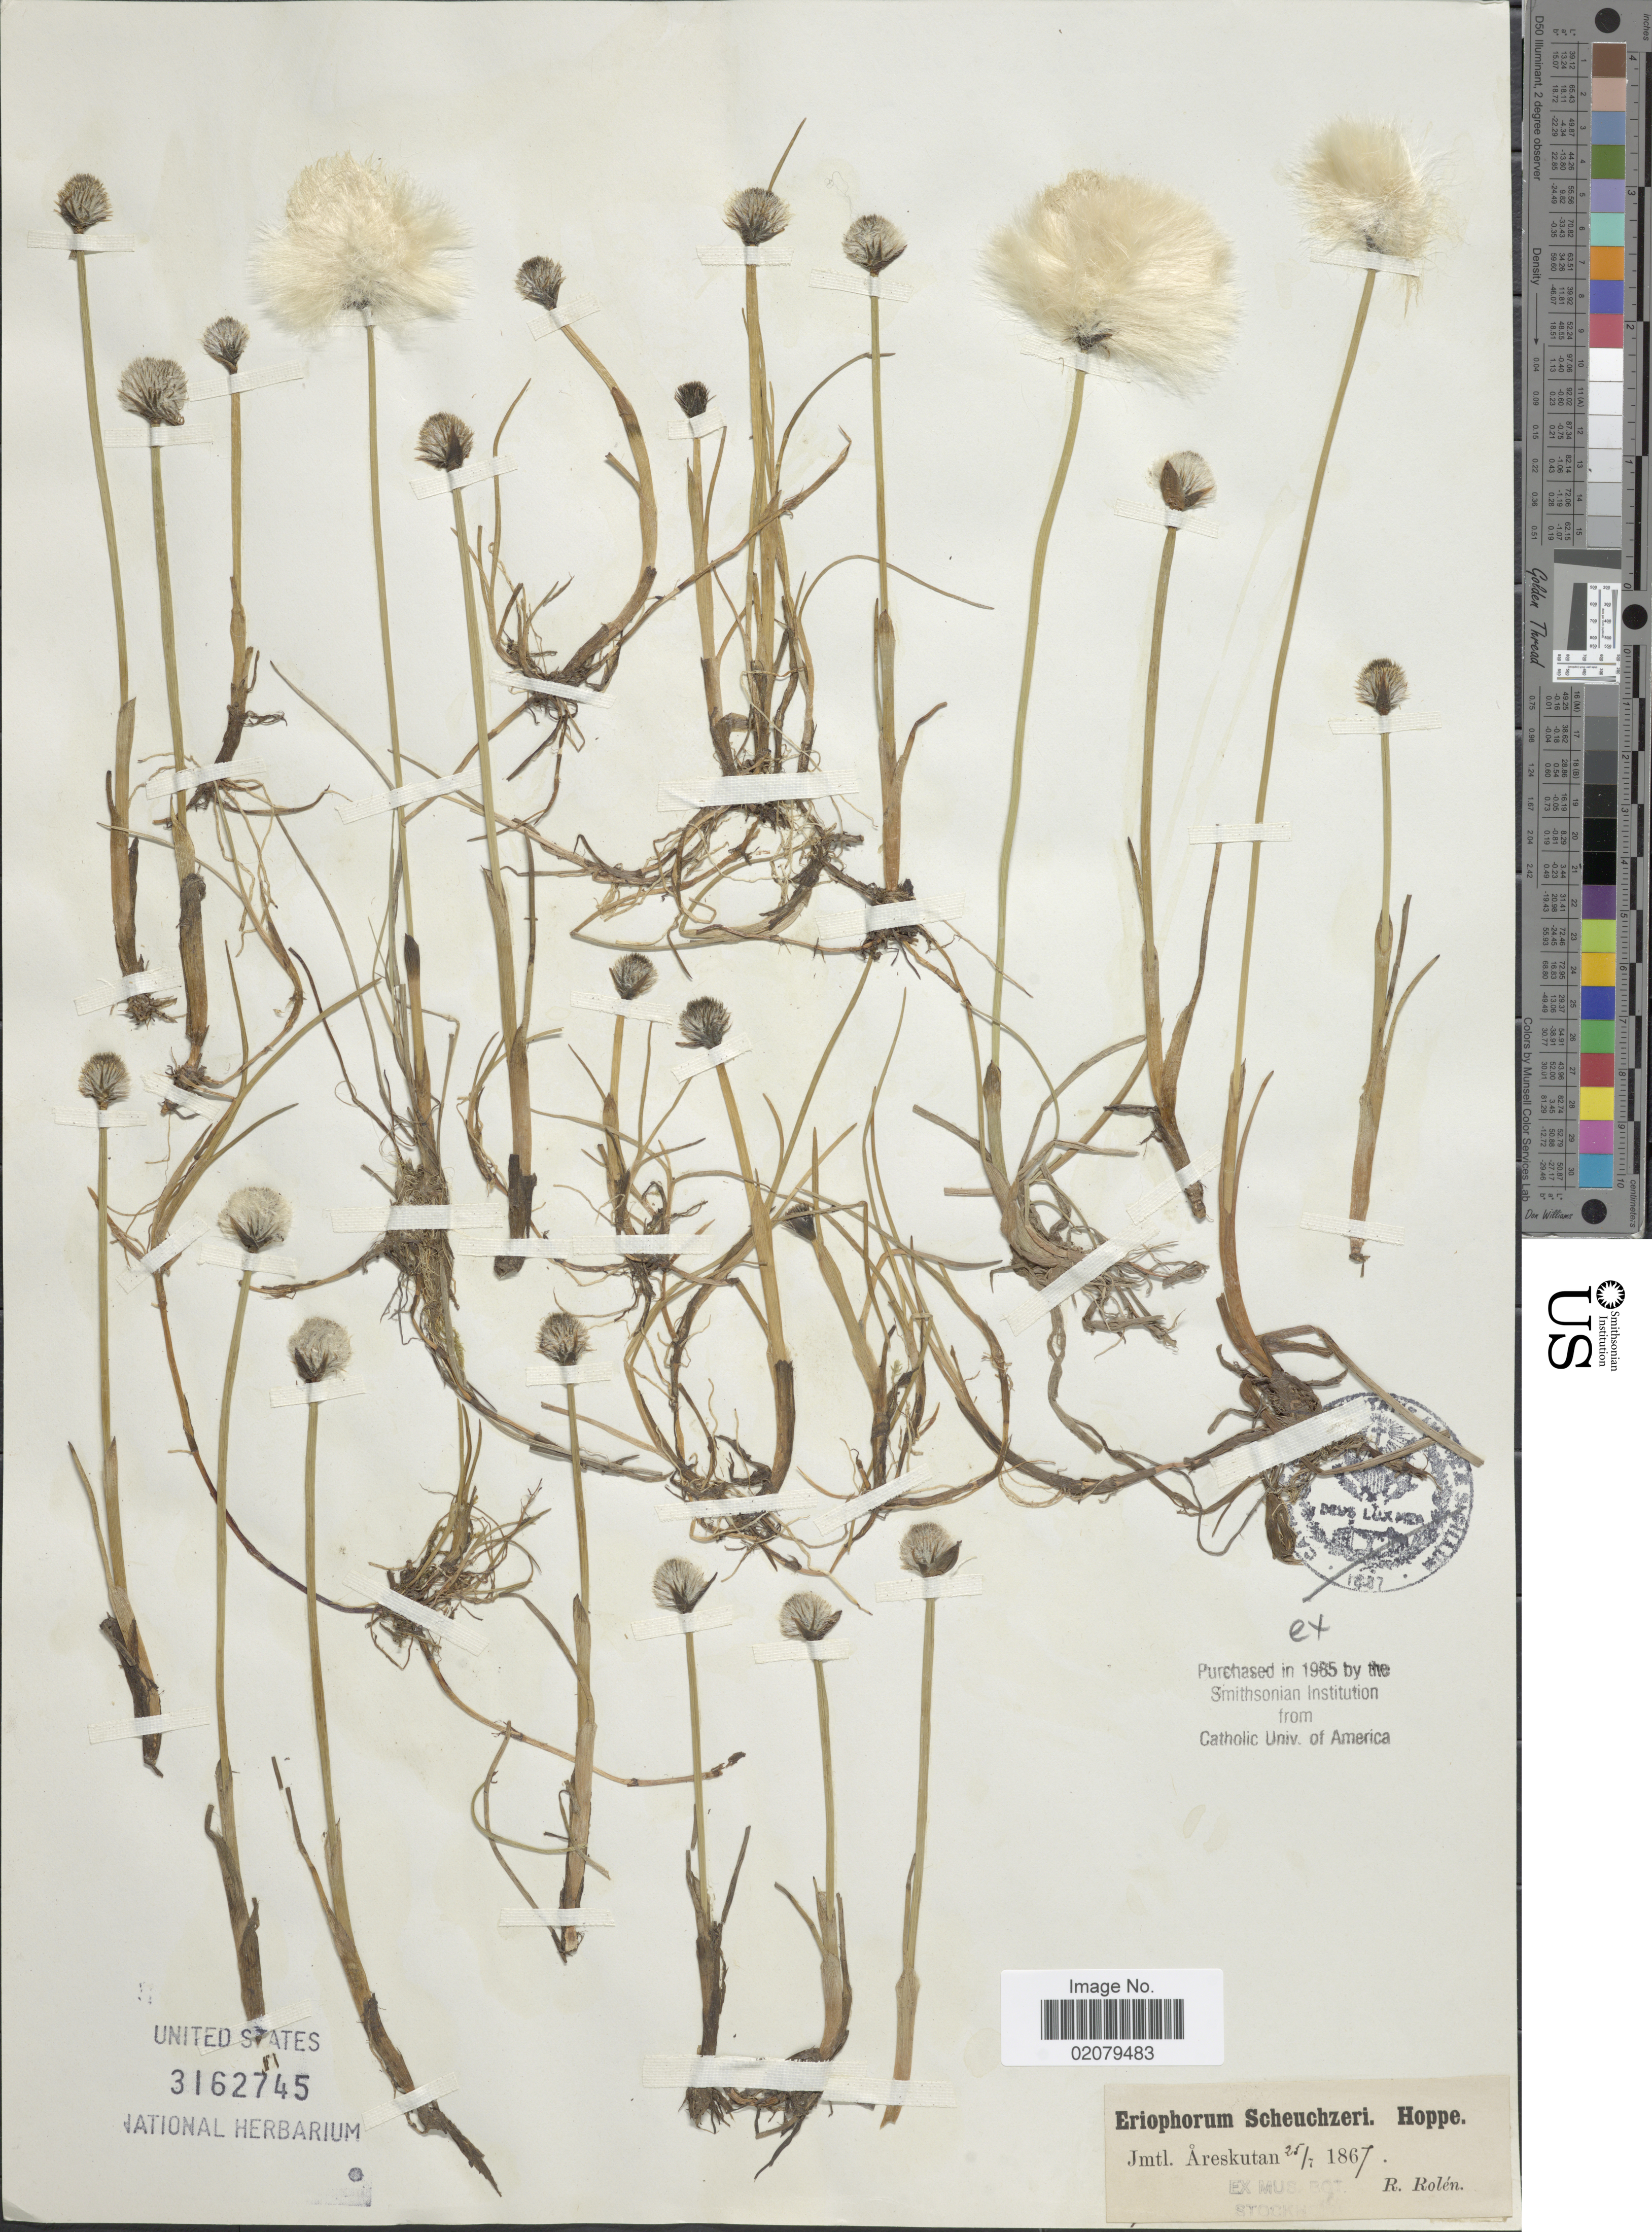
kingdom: Plantae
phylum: Tracheophyta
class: Liliopsida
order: Poales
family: Cyperaceae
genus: Eriophorum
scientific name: Eriophorum scheuchzeri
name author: Hoppe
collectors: R. Rolen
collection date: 1867-07-25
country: Sweden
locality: Jmtl. Areskutan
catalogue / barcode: US 3162745